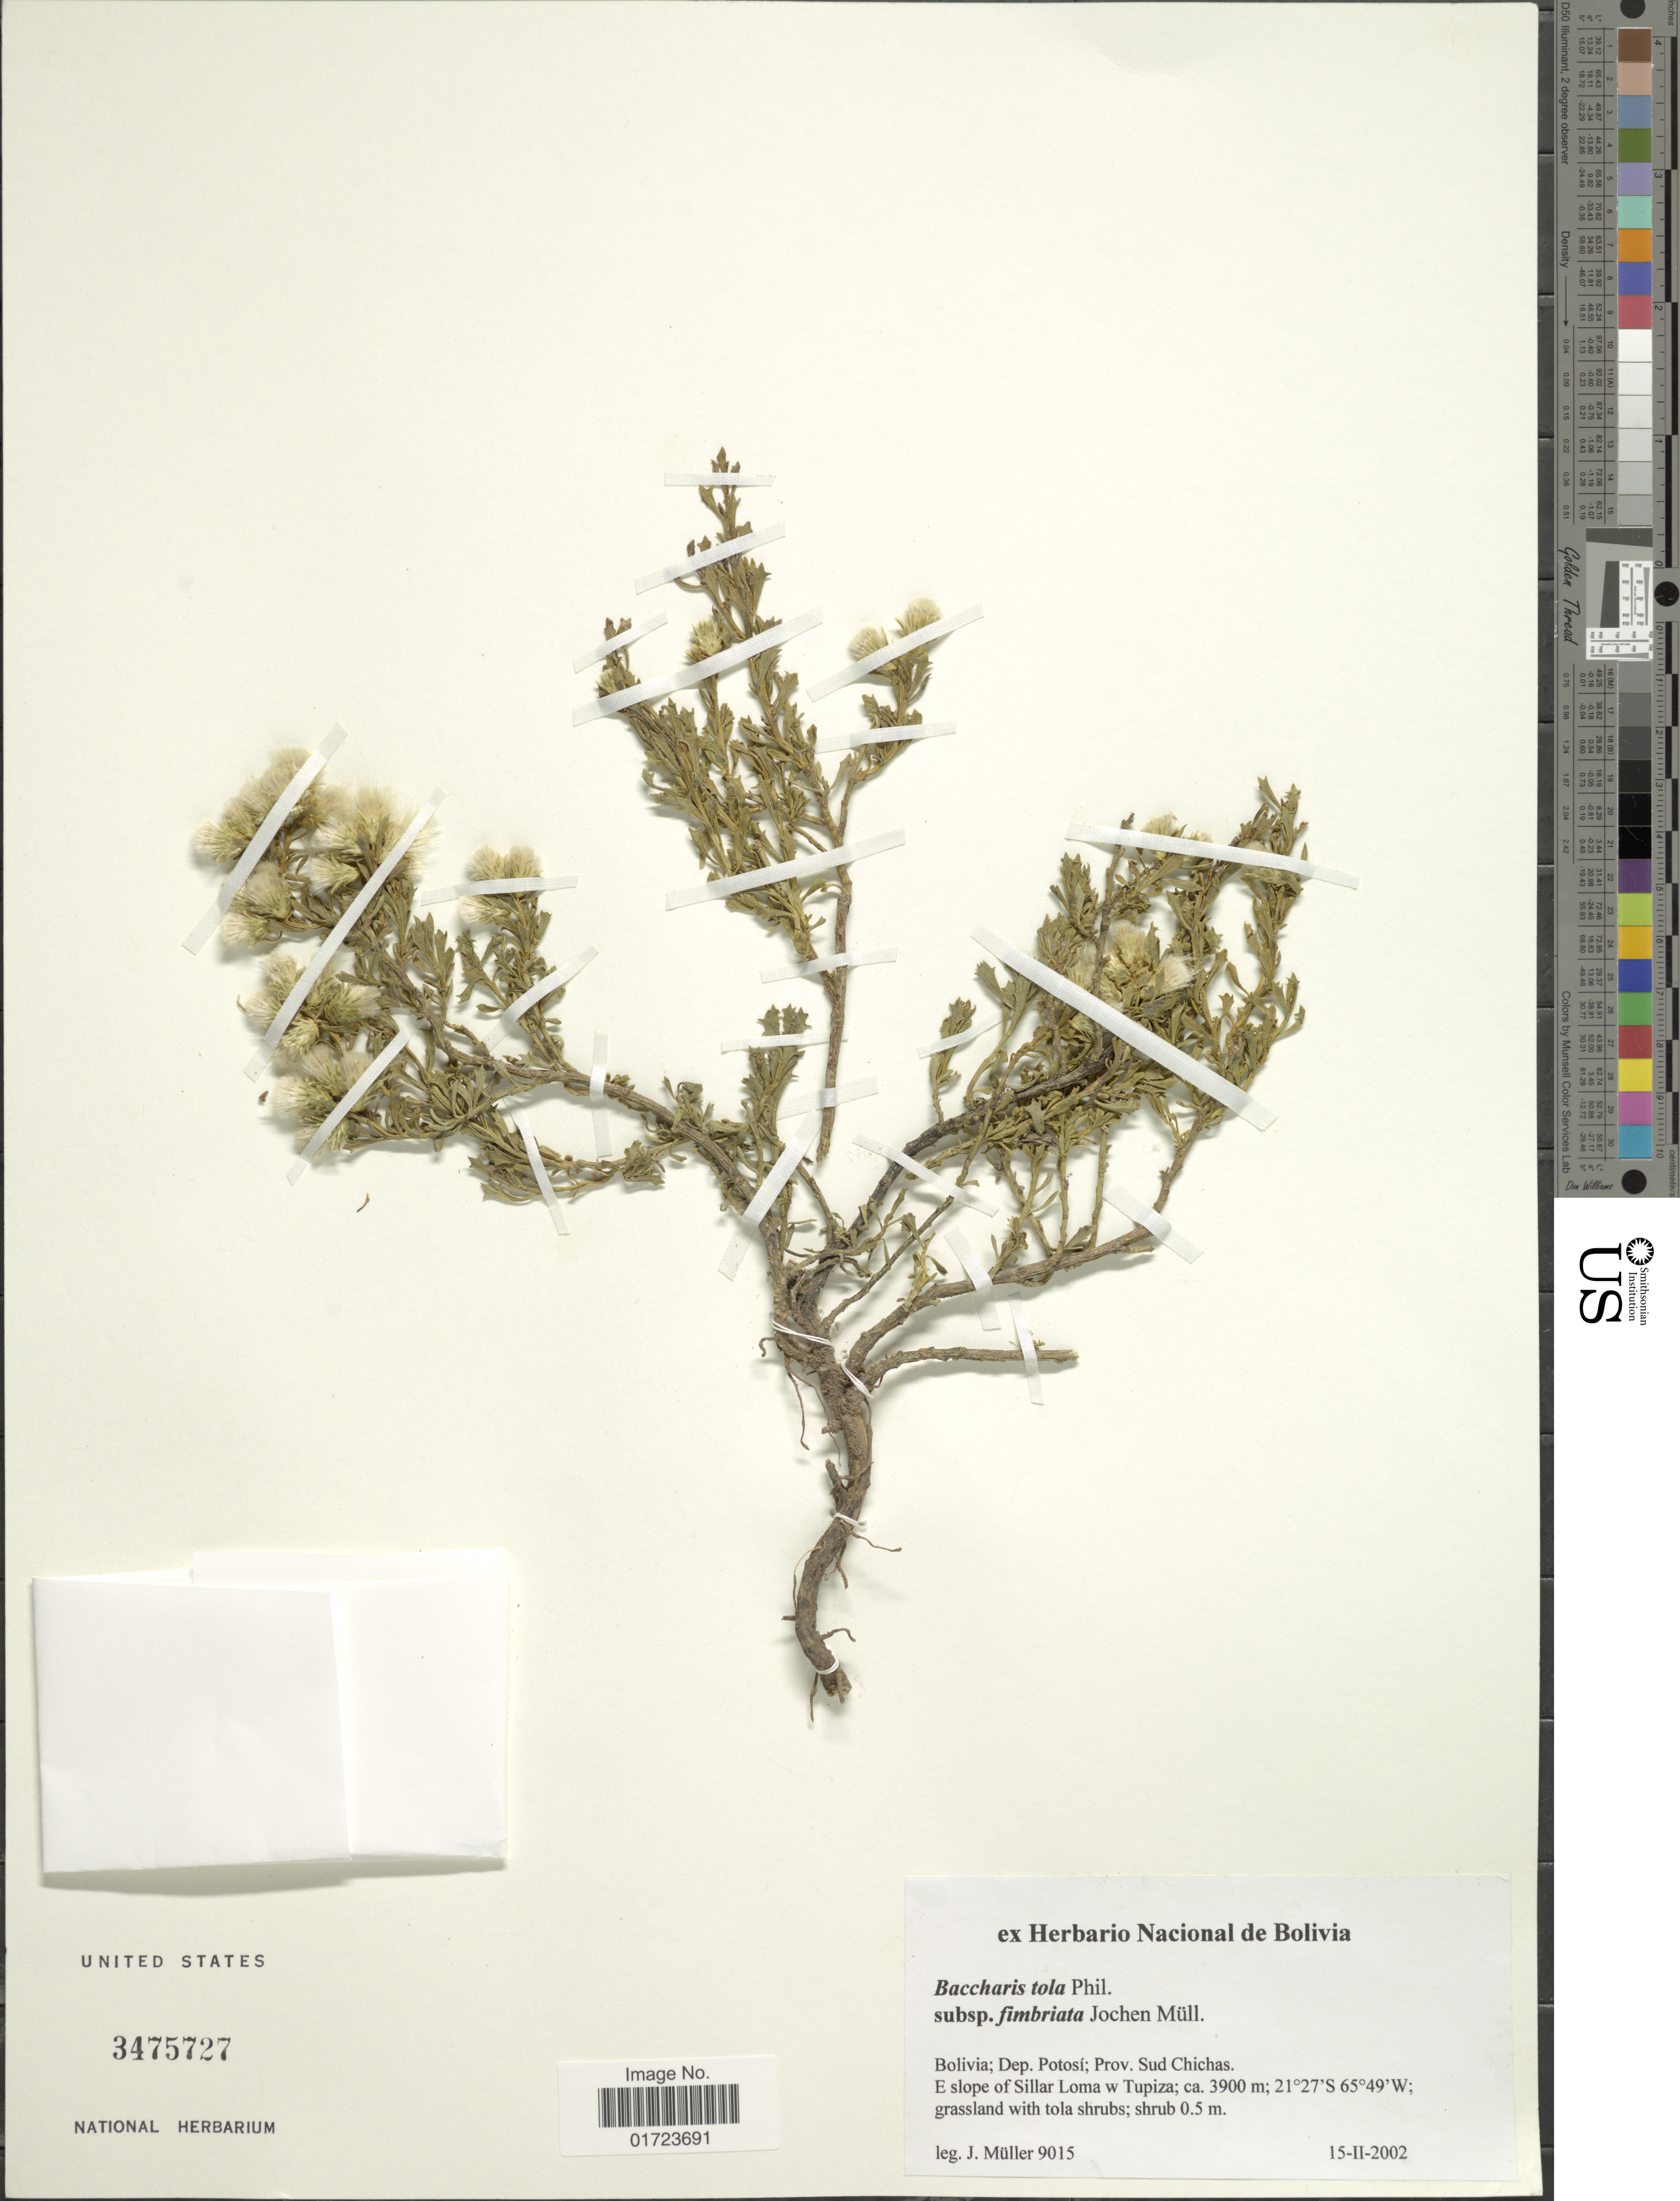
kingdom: Plantae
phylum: Tracheophyta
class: Magnoliopsida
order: Asterales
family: Asteraceae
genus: Baccharis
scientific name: Baccharis tola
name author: Phil.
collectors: J. Müller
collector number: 9015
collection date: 2002-02-15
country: Bolivia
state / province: Potosi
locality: Bolivia; Dep. Potosi; Prov. Sud Chichas. E slope of Sillar Loma w Tupiza.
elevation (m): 3900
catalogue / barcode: US 3475727